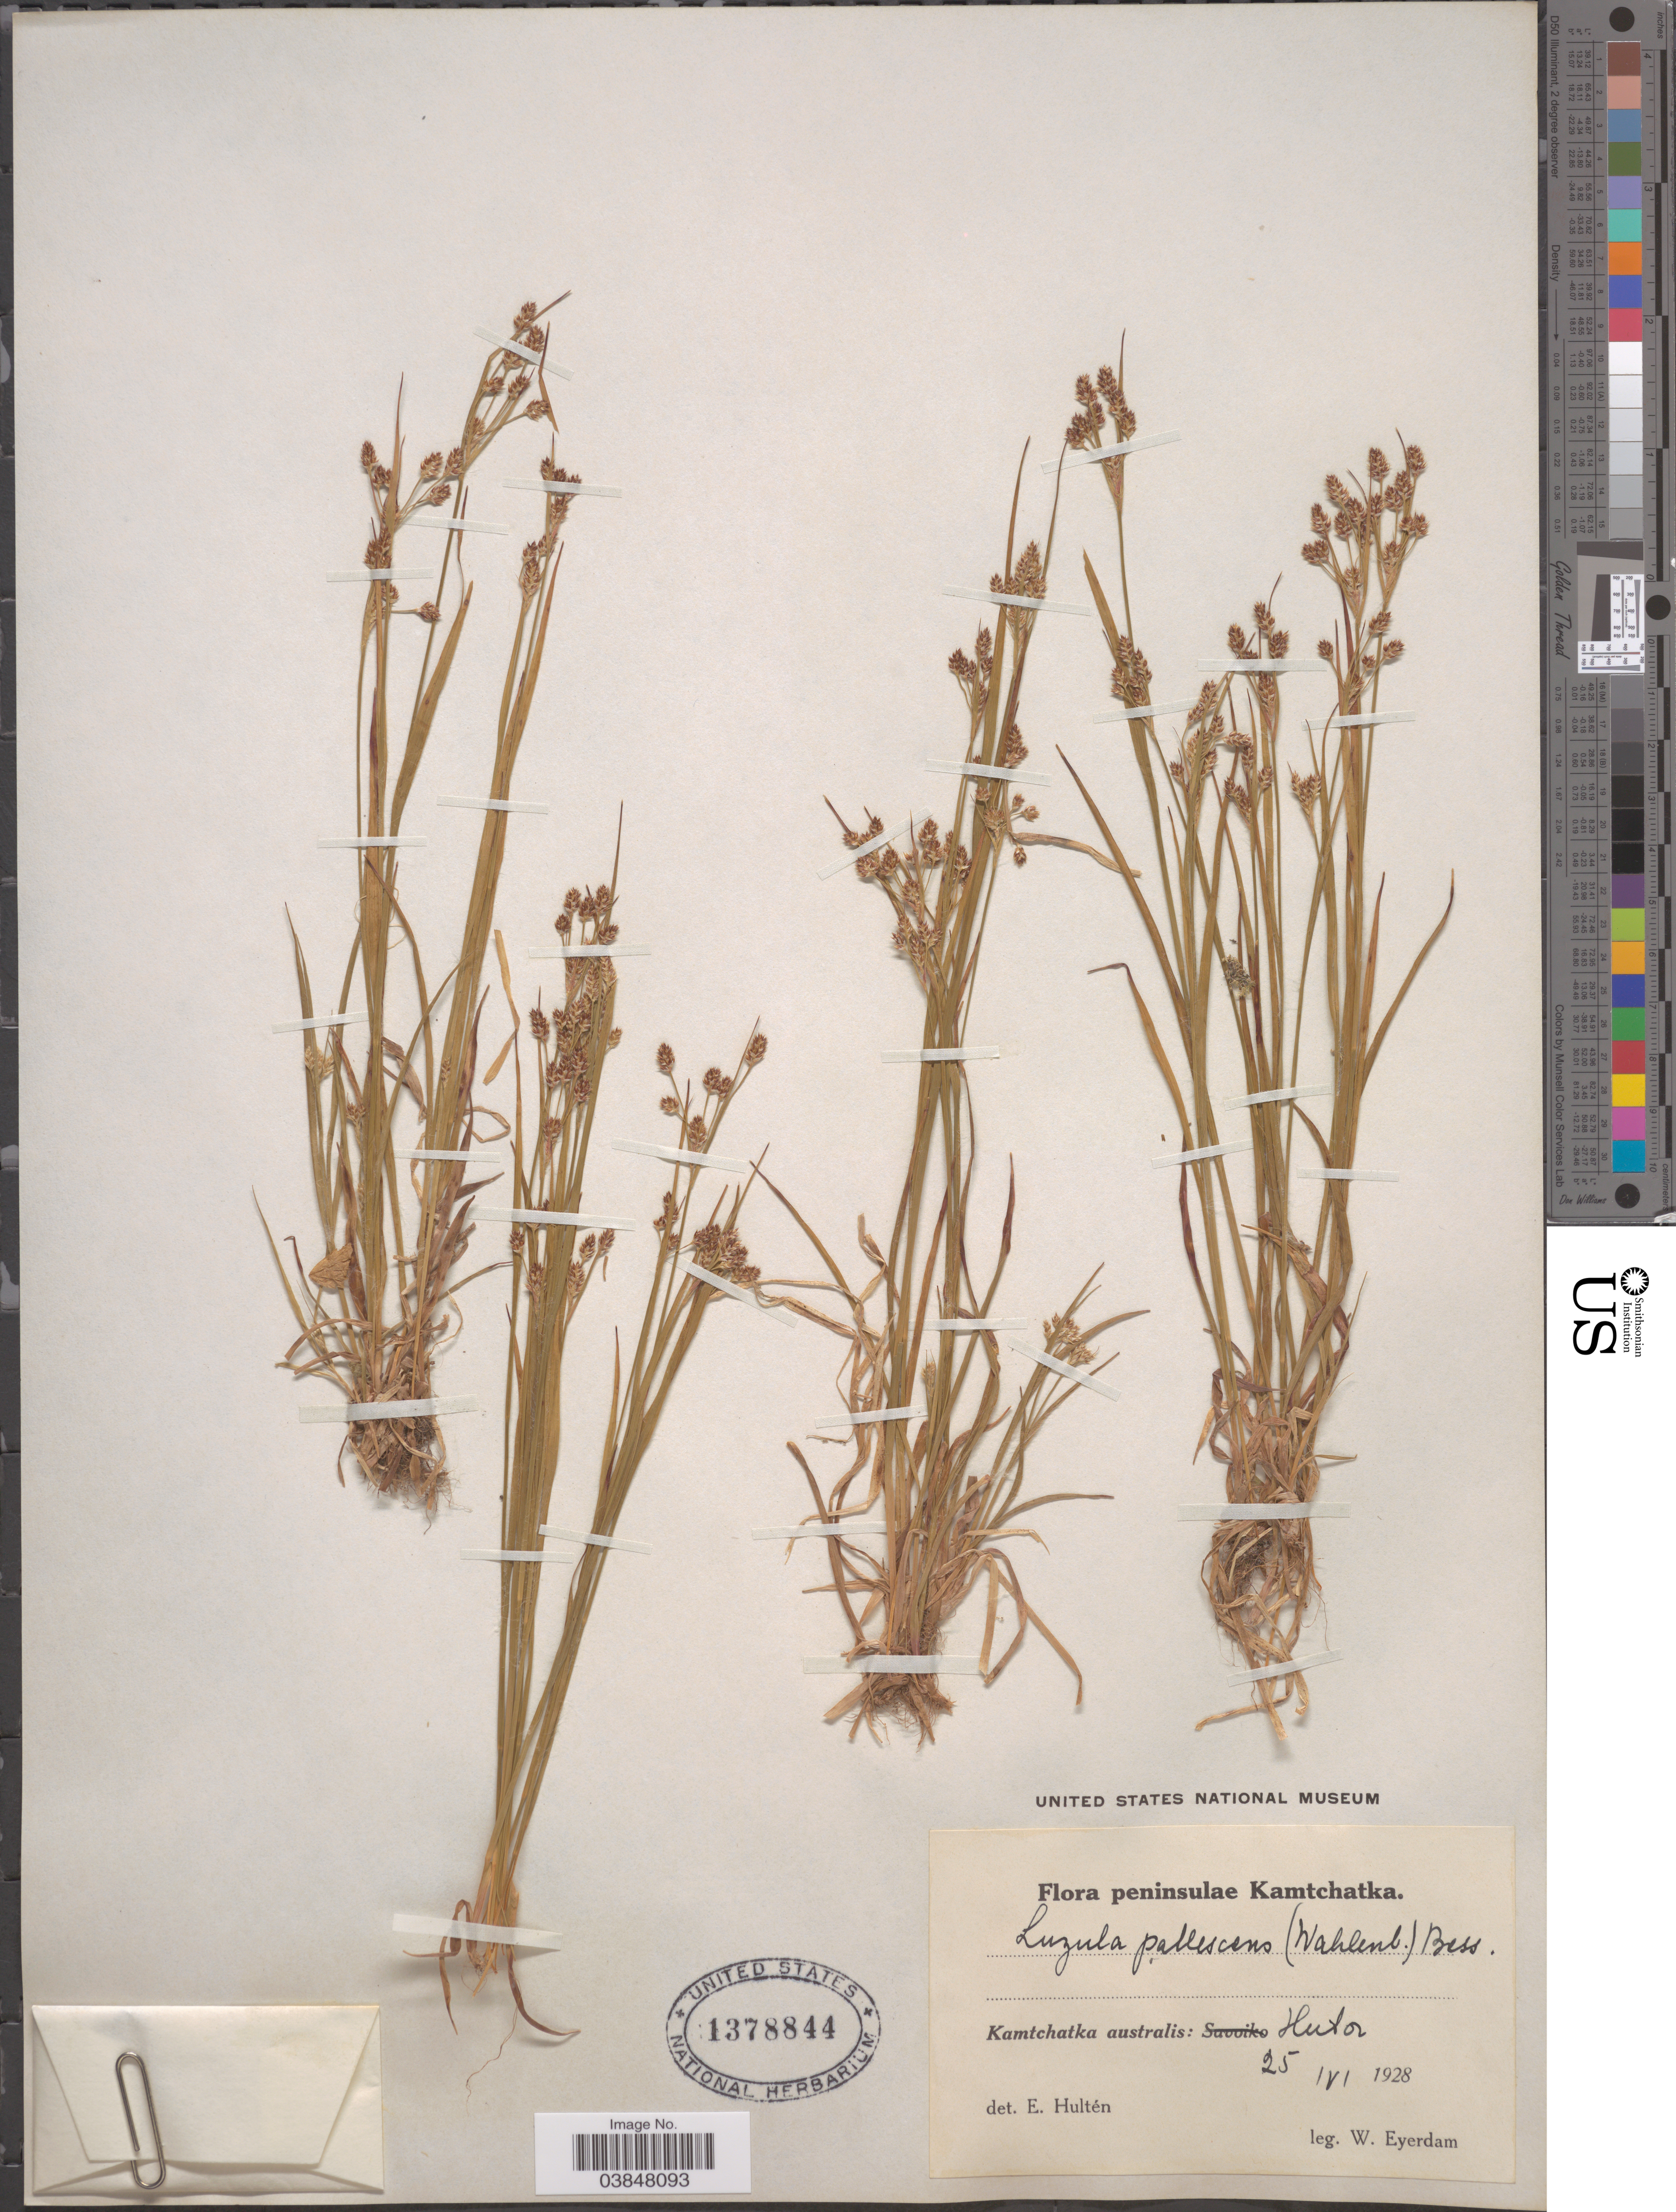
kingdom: Plantae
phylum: Tracheophyta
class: Liliopsida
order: Poales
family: Juncaceae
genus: Luzula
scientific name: Luzula pallescens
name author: Sw.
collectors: W. J. Eyerdam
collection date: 1928-05-25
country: Russian Federation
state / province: Kamchatka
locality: Kamtchatka australis: Hutor.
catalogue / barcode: US 1378844